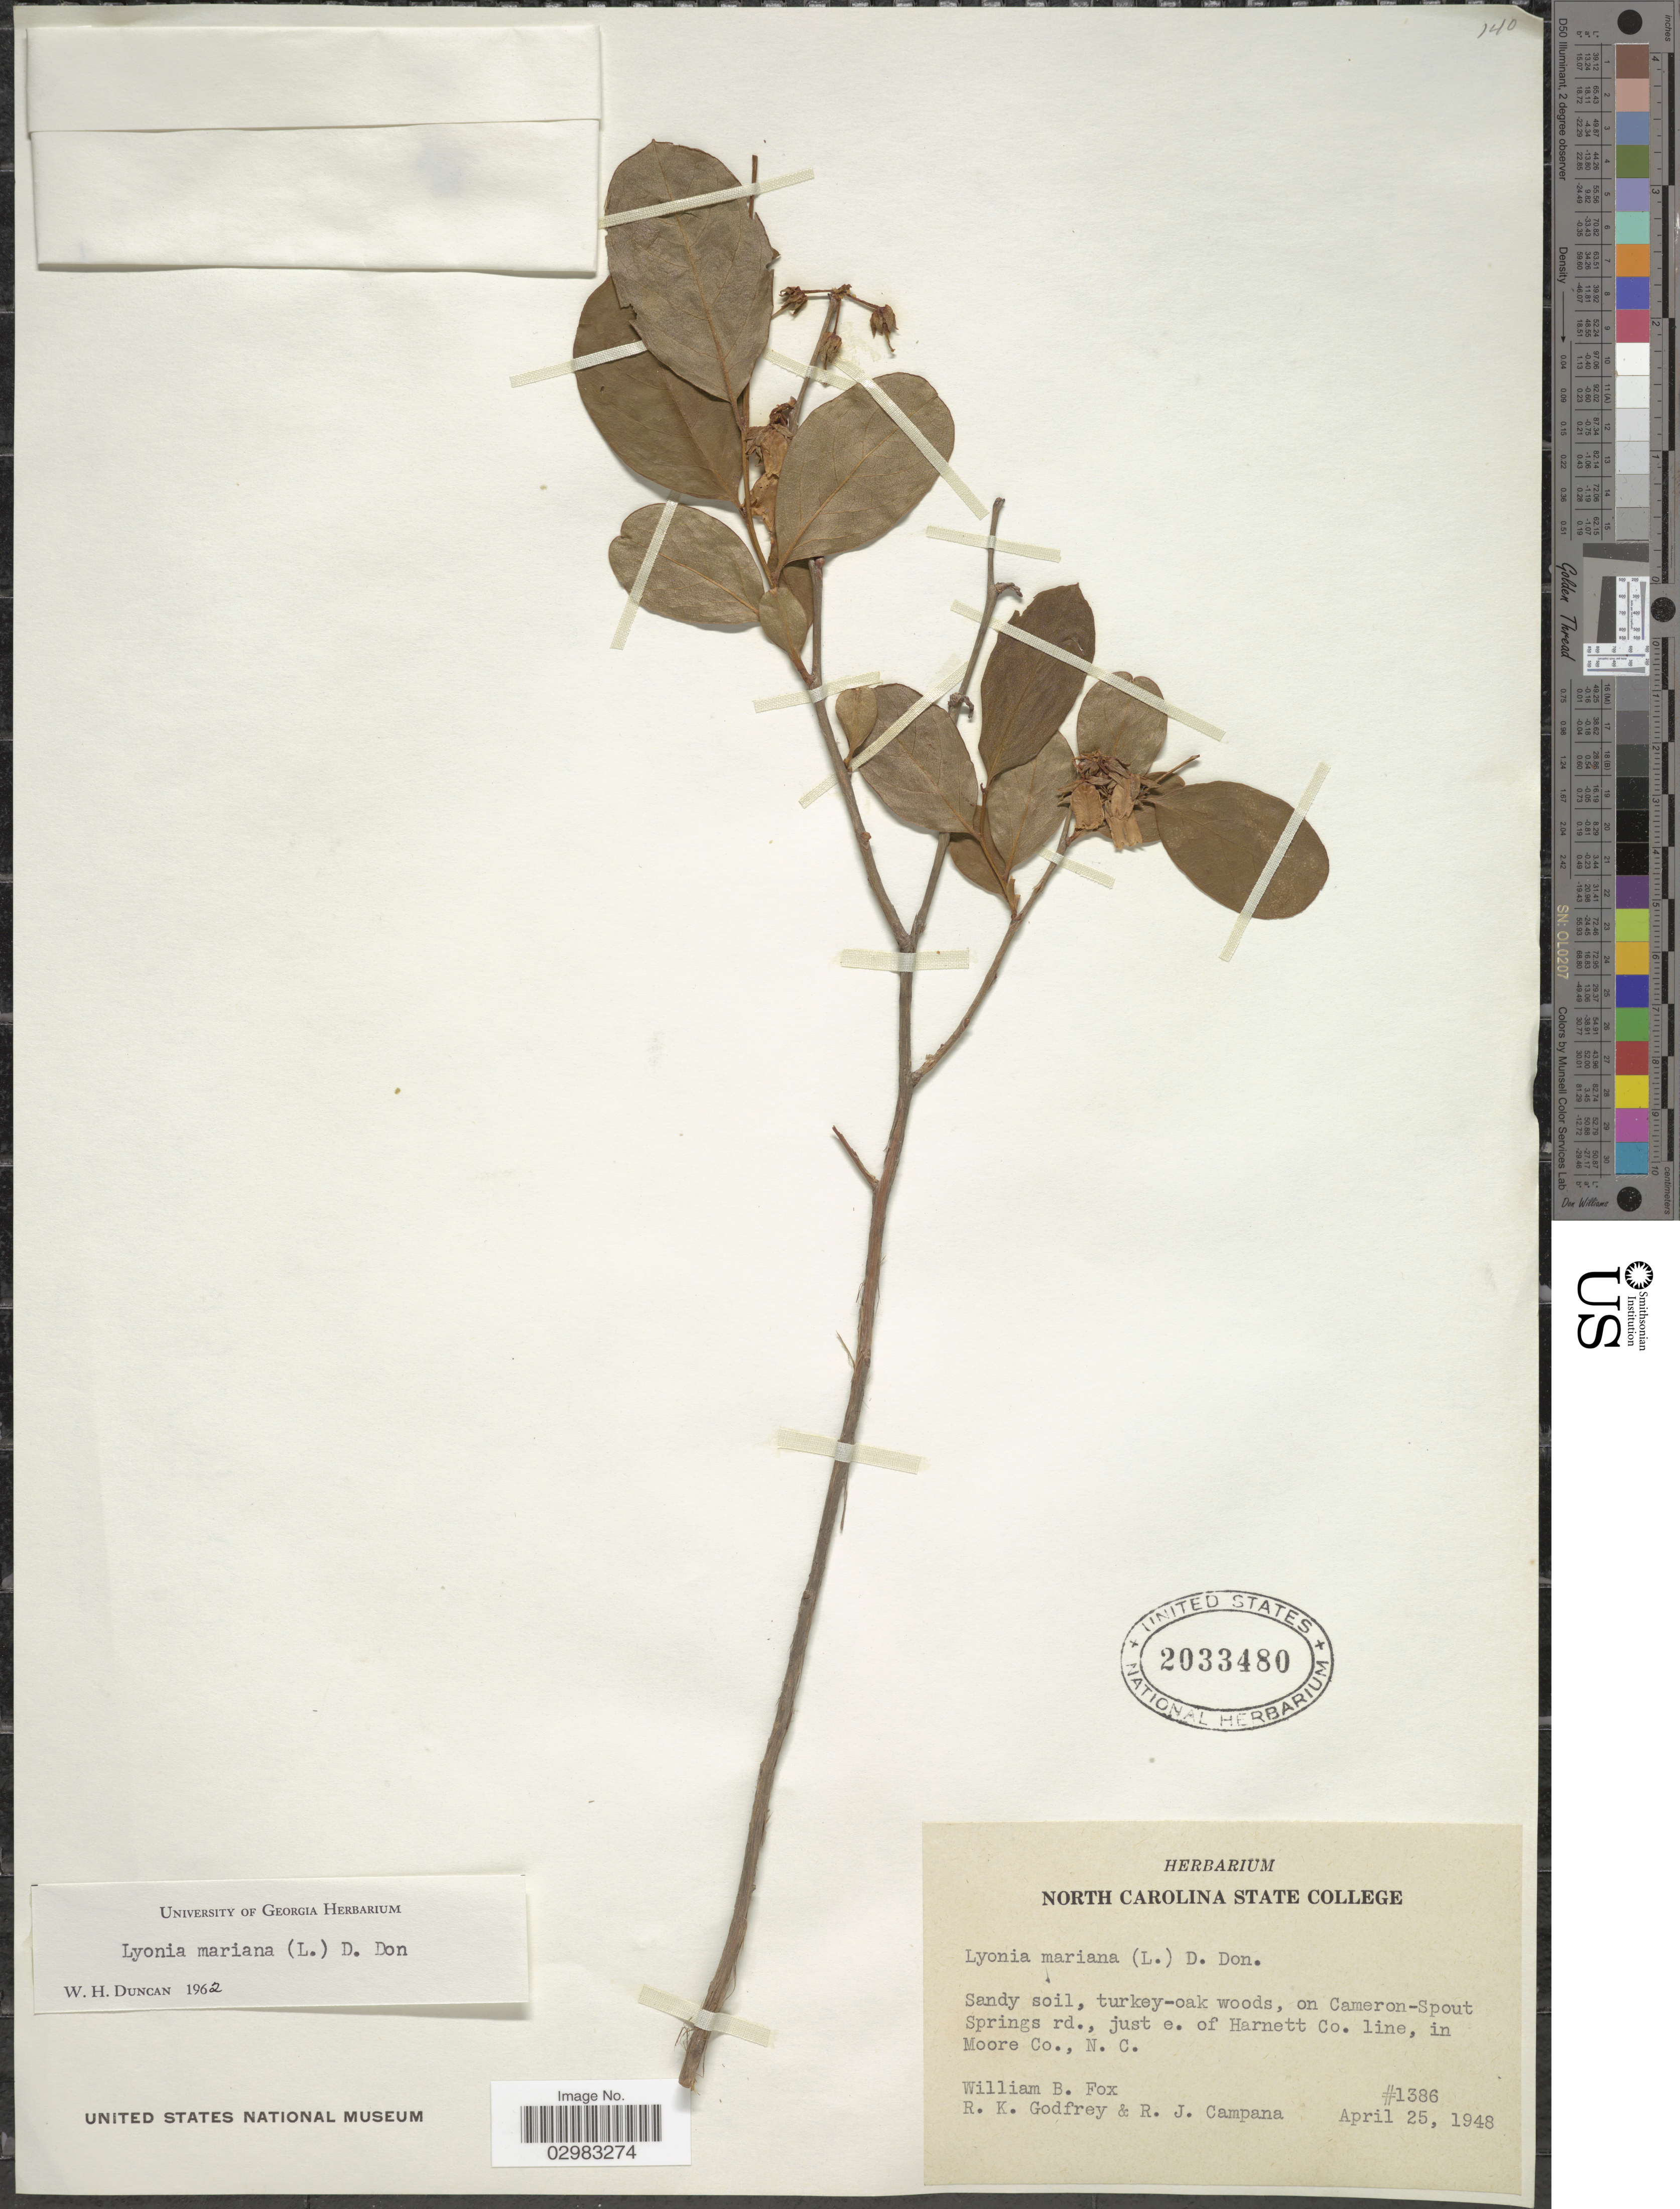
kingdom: Plantae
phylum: Tracheophyta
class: Magnoliopsida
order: Ericales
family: Ericaceae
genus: Lyonia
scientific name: Lyonia mariana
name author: (L.) D. Don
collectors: W. B. Fox, R. K. Godfrey & R. J. Campana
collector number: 1386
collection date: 1948-04-25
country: United States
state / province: North Carolina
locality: On Cameron-Spout Springs rd., just e. of Harnett Co. line, in Moore Co.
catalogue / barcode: US 2033480